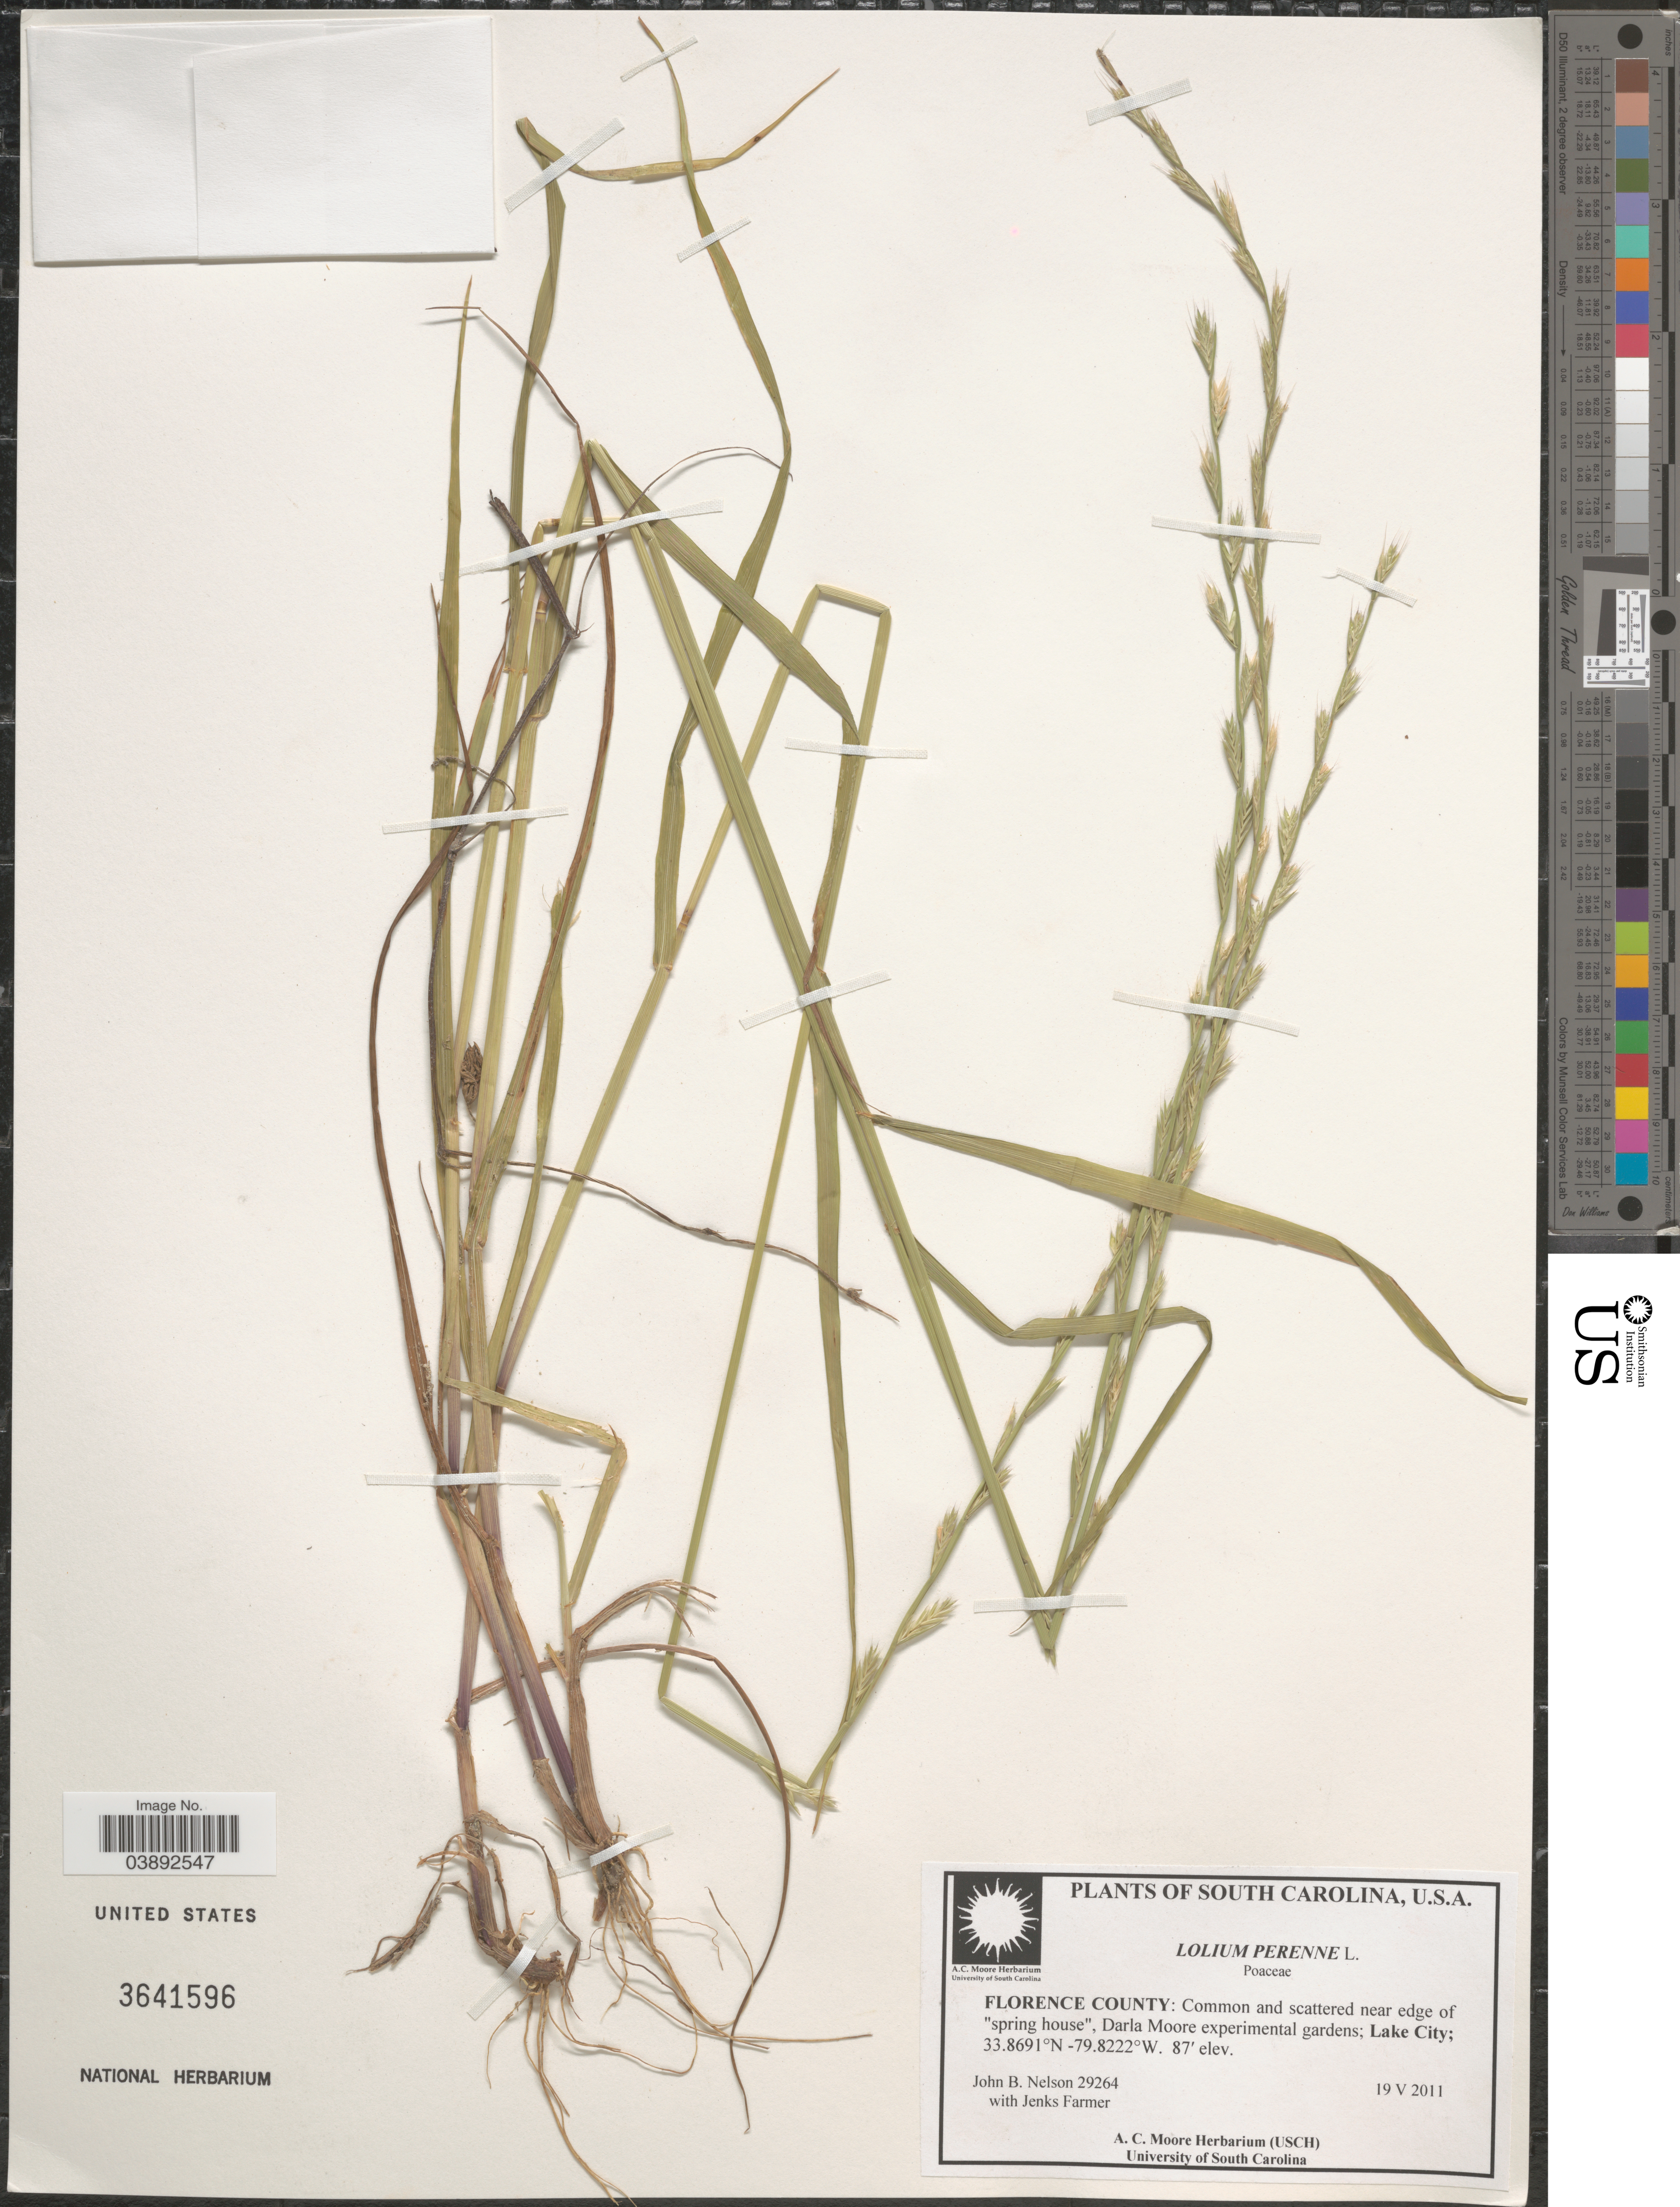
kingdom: Plantae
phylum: Tracheophyta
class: Liliopsida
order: Poales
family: Poaceae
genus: Lolium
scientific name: Lolium perenne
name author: L.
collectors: J. B. Nelson & J. Farmer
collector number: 29264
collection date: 2011-05-19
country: United States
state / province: South Carolina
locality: Florence County: near edge of "spring house", Darla Moore experimental gardens; Lake City.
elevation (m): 27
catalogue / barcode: US 3641596